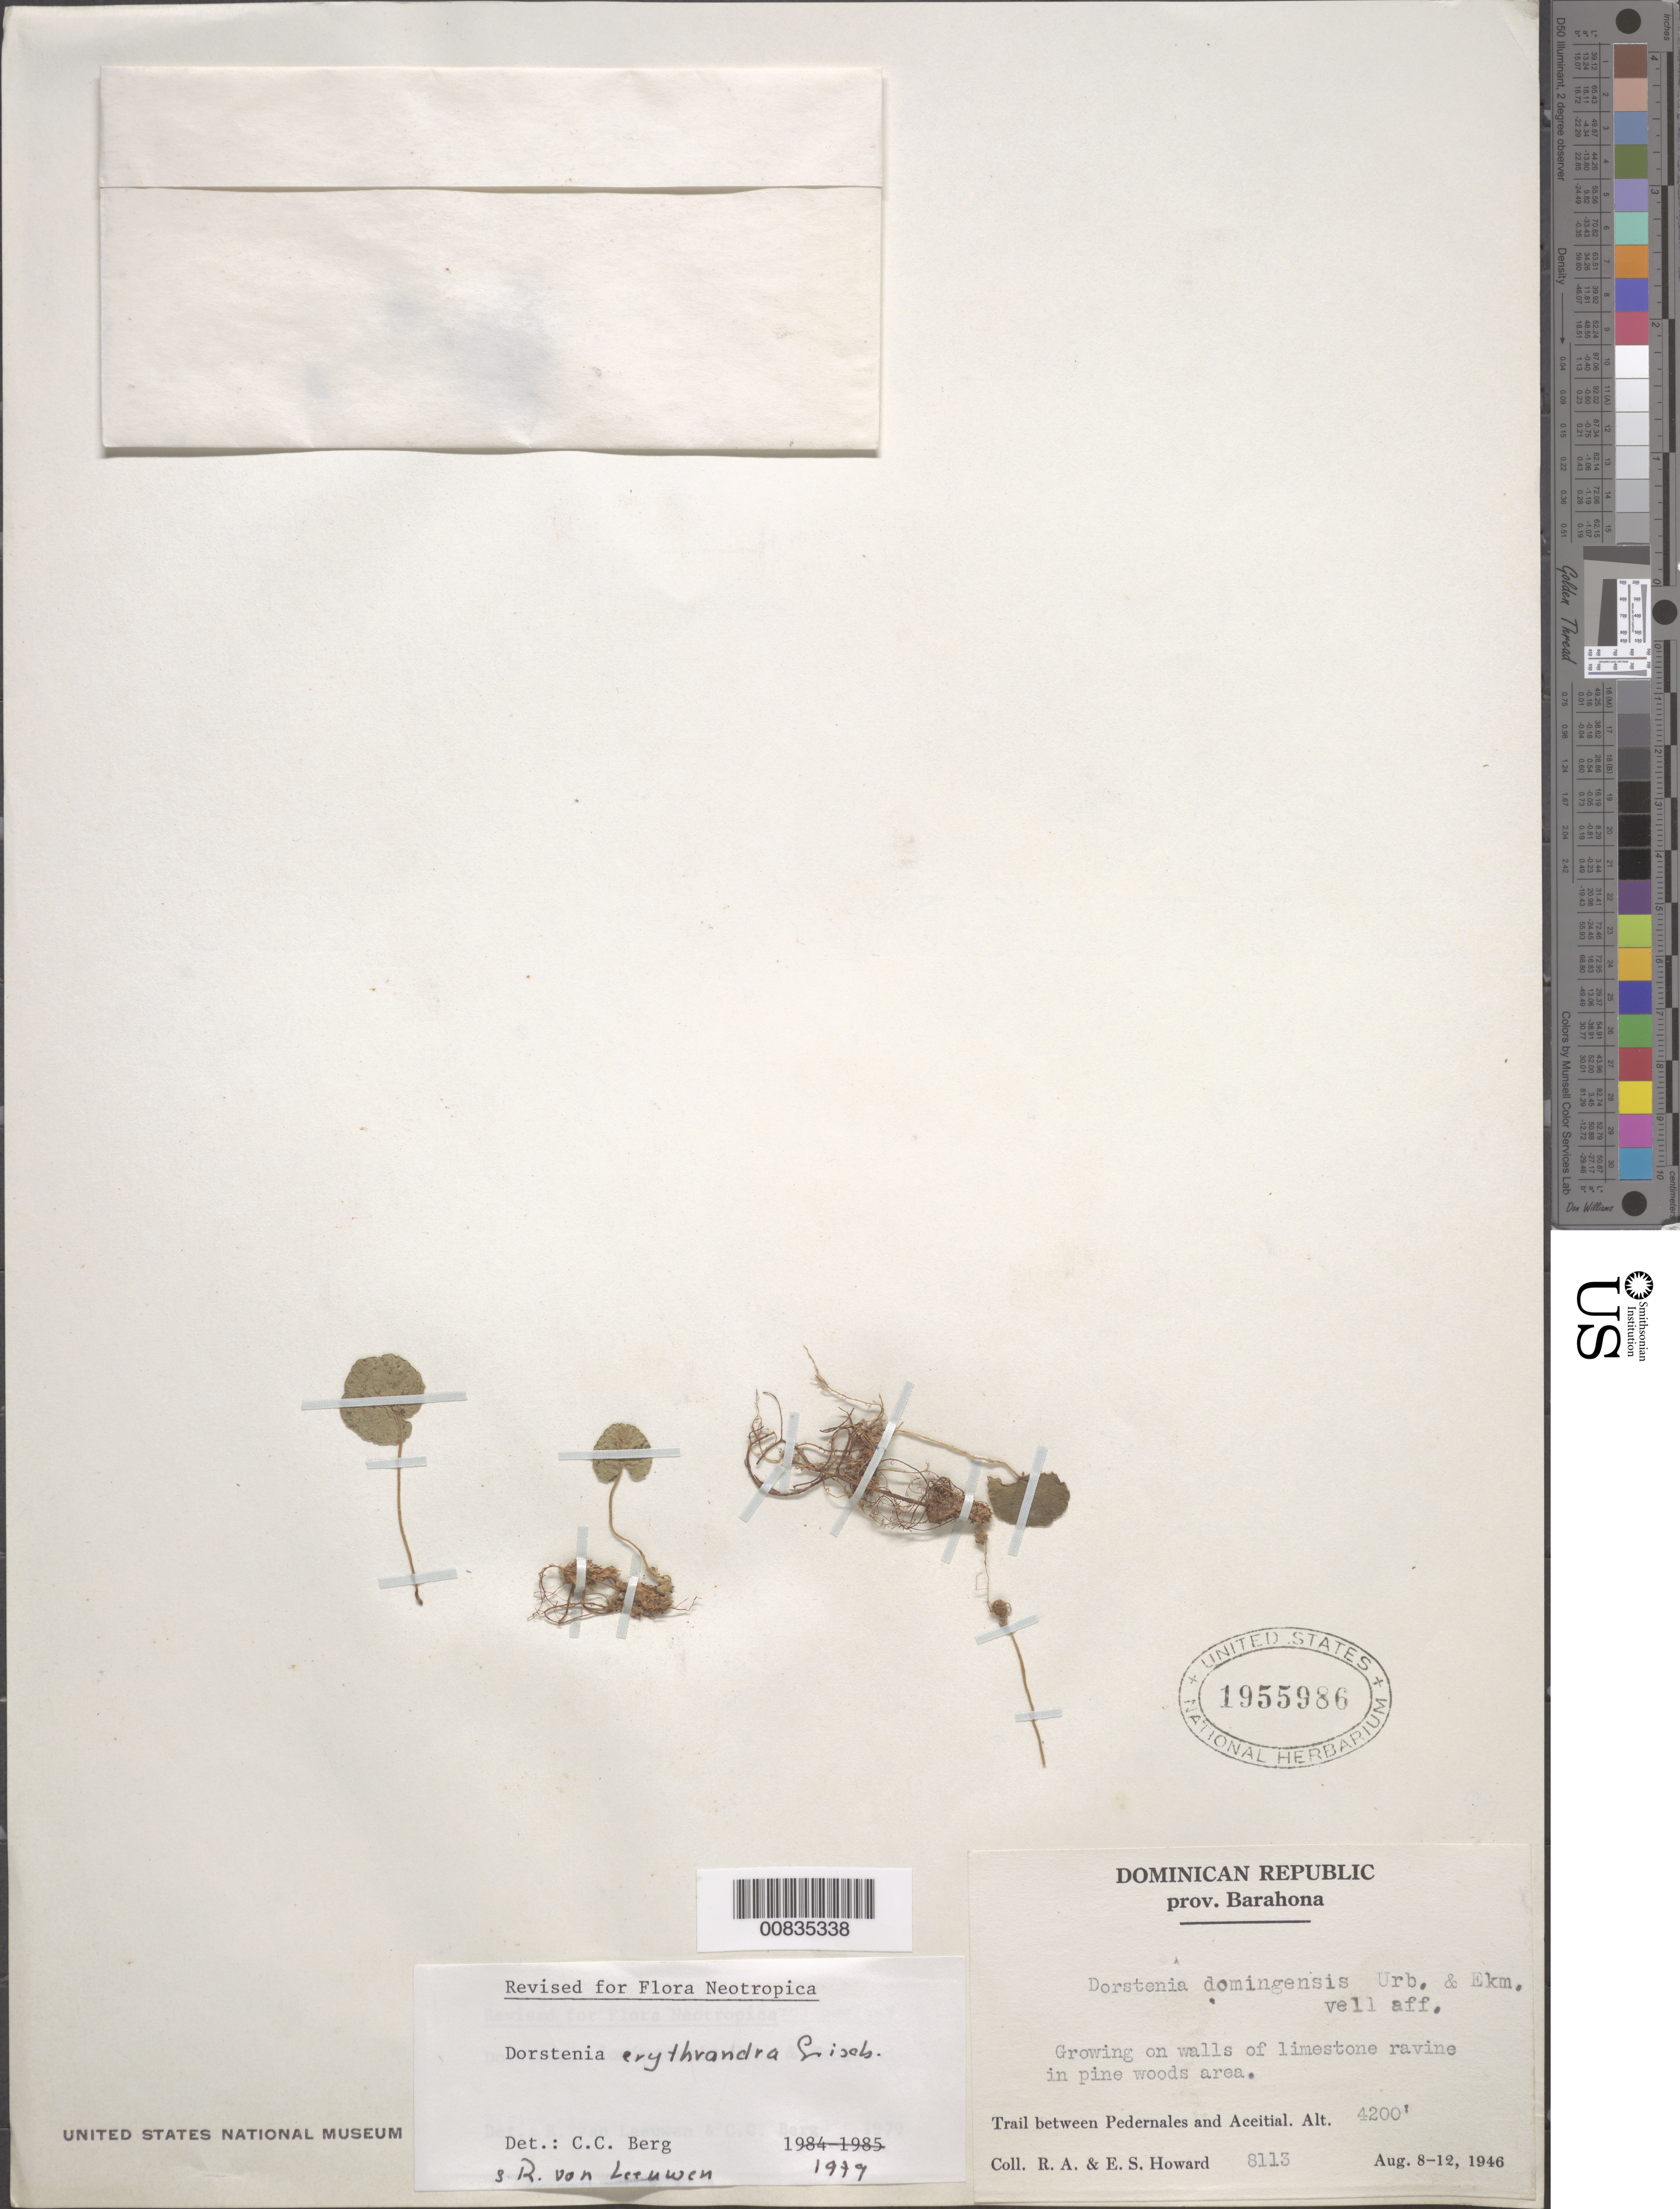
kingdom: Plantae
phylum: Tracheophyta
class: Magnoliopsida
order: Rosales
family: Moraceae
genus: Dorstenia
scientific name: Dorstenia erythrandra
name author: C. Wright ex Griseb.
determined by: Berg, C. C.; Leeuwen, R. van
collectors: R. A. Howard & E. S. Howard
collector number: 8113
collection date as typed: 08 Aug 1946 to 12 Aug 1946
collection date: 1946-08-08/1946-08-12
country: Dominican Republic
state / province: Barahona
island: Hispaniola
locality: Trail between Pedernales and Aceitial.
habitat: On walls of limestone ravine in pine woods area.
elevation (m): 1280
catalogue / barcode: US 1955986